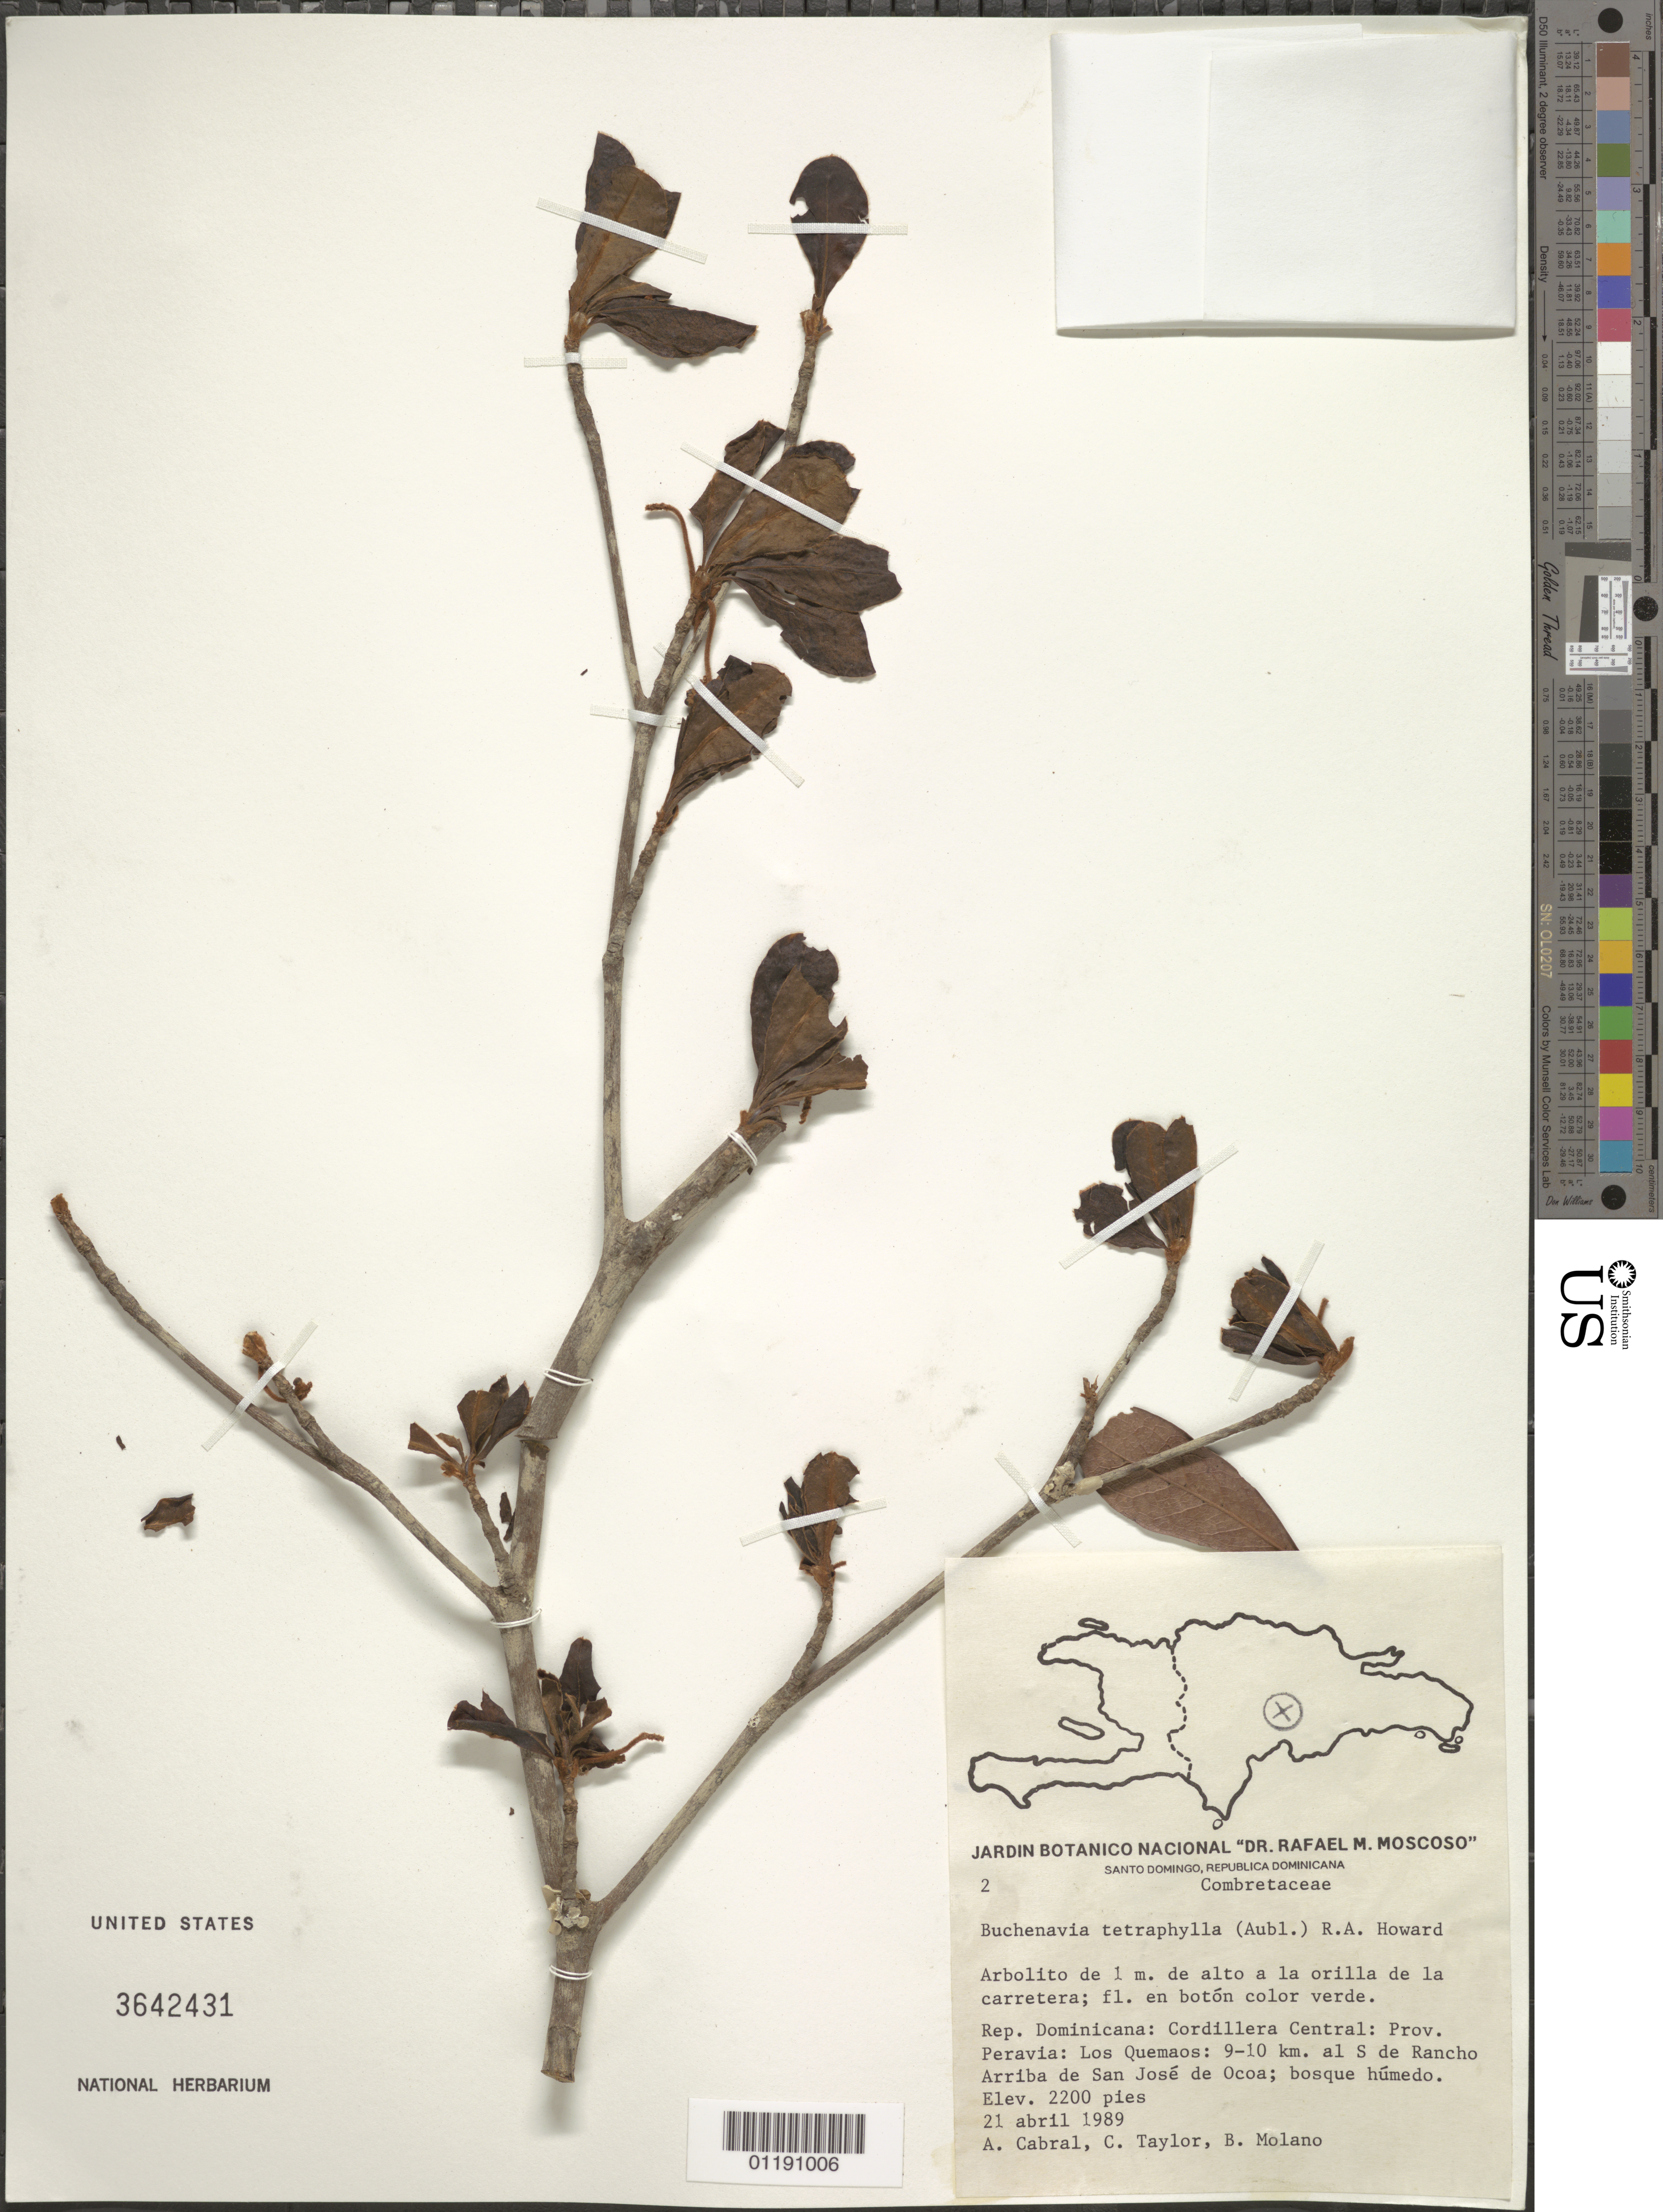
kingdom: Plantae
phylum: Tracheophyta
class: Magnoliopsida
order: Myrtales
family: Combretaceae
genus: Terminalia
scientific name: Terminalia tetraphylla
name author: (Aubl.) Gere & Boatwr.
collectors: A. Cabral, C. Taylor & B. Molano Flores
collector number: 2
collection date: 1989-04-21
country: Dominican Republic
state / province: Peravia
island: Hispaniola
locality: Cordillera Central: Los Quemaos: 9-10 km. S of Rancho Arriba of San José de Ocoa.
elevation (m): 671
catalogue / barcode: US 3642431